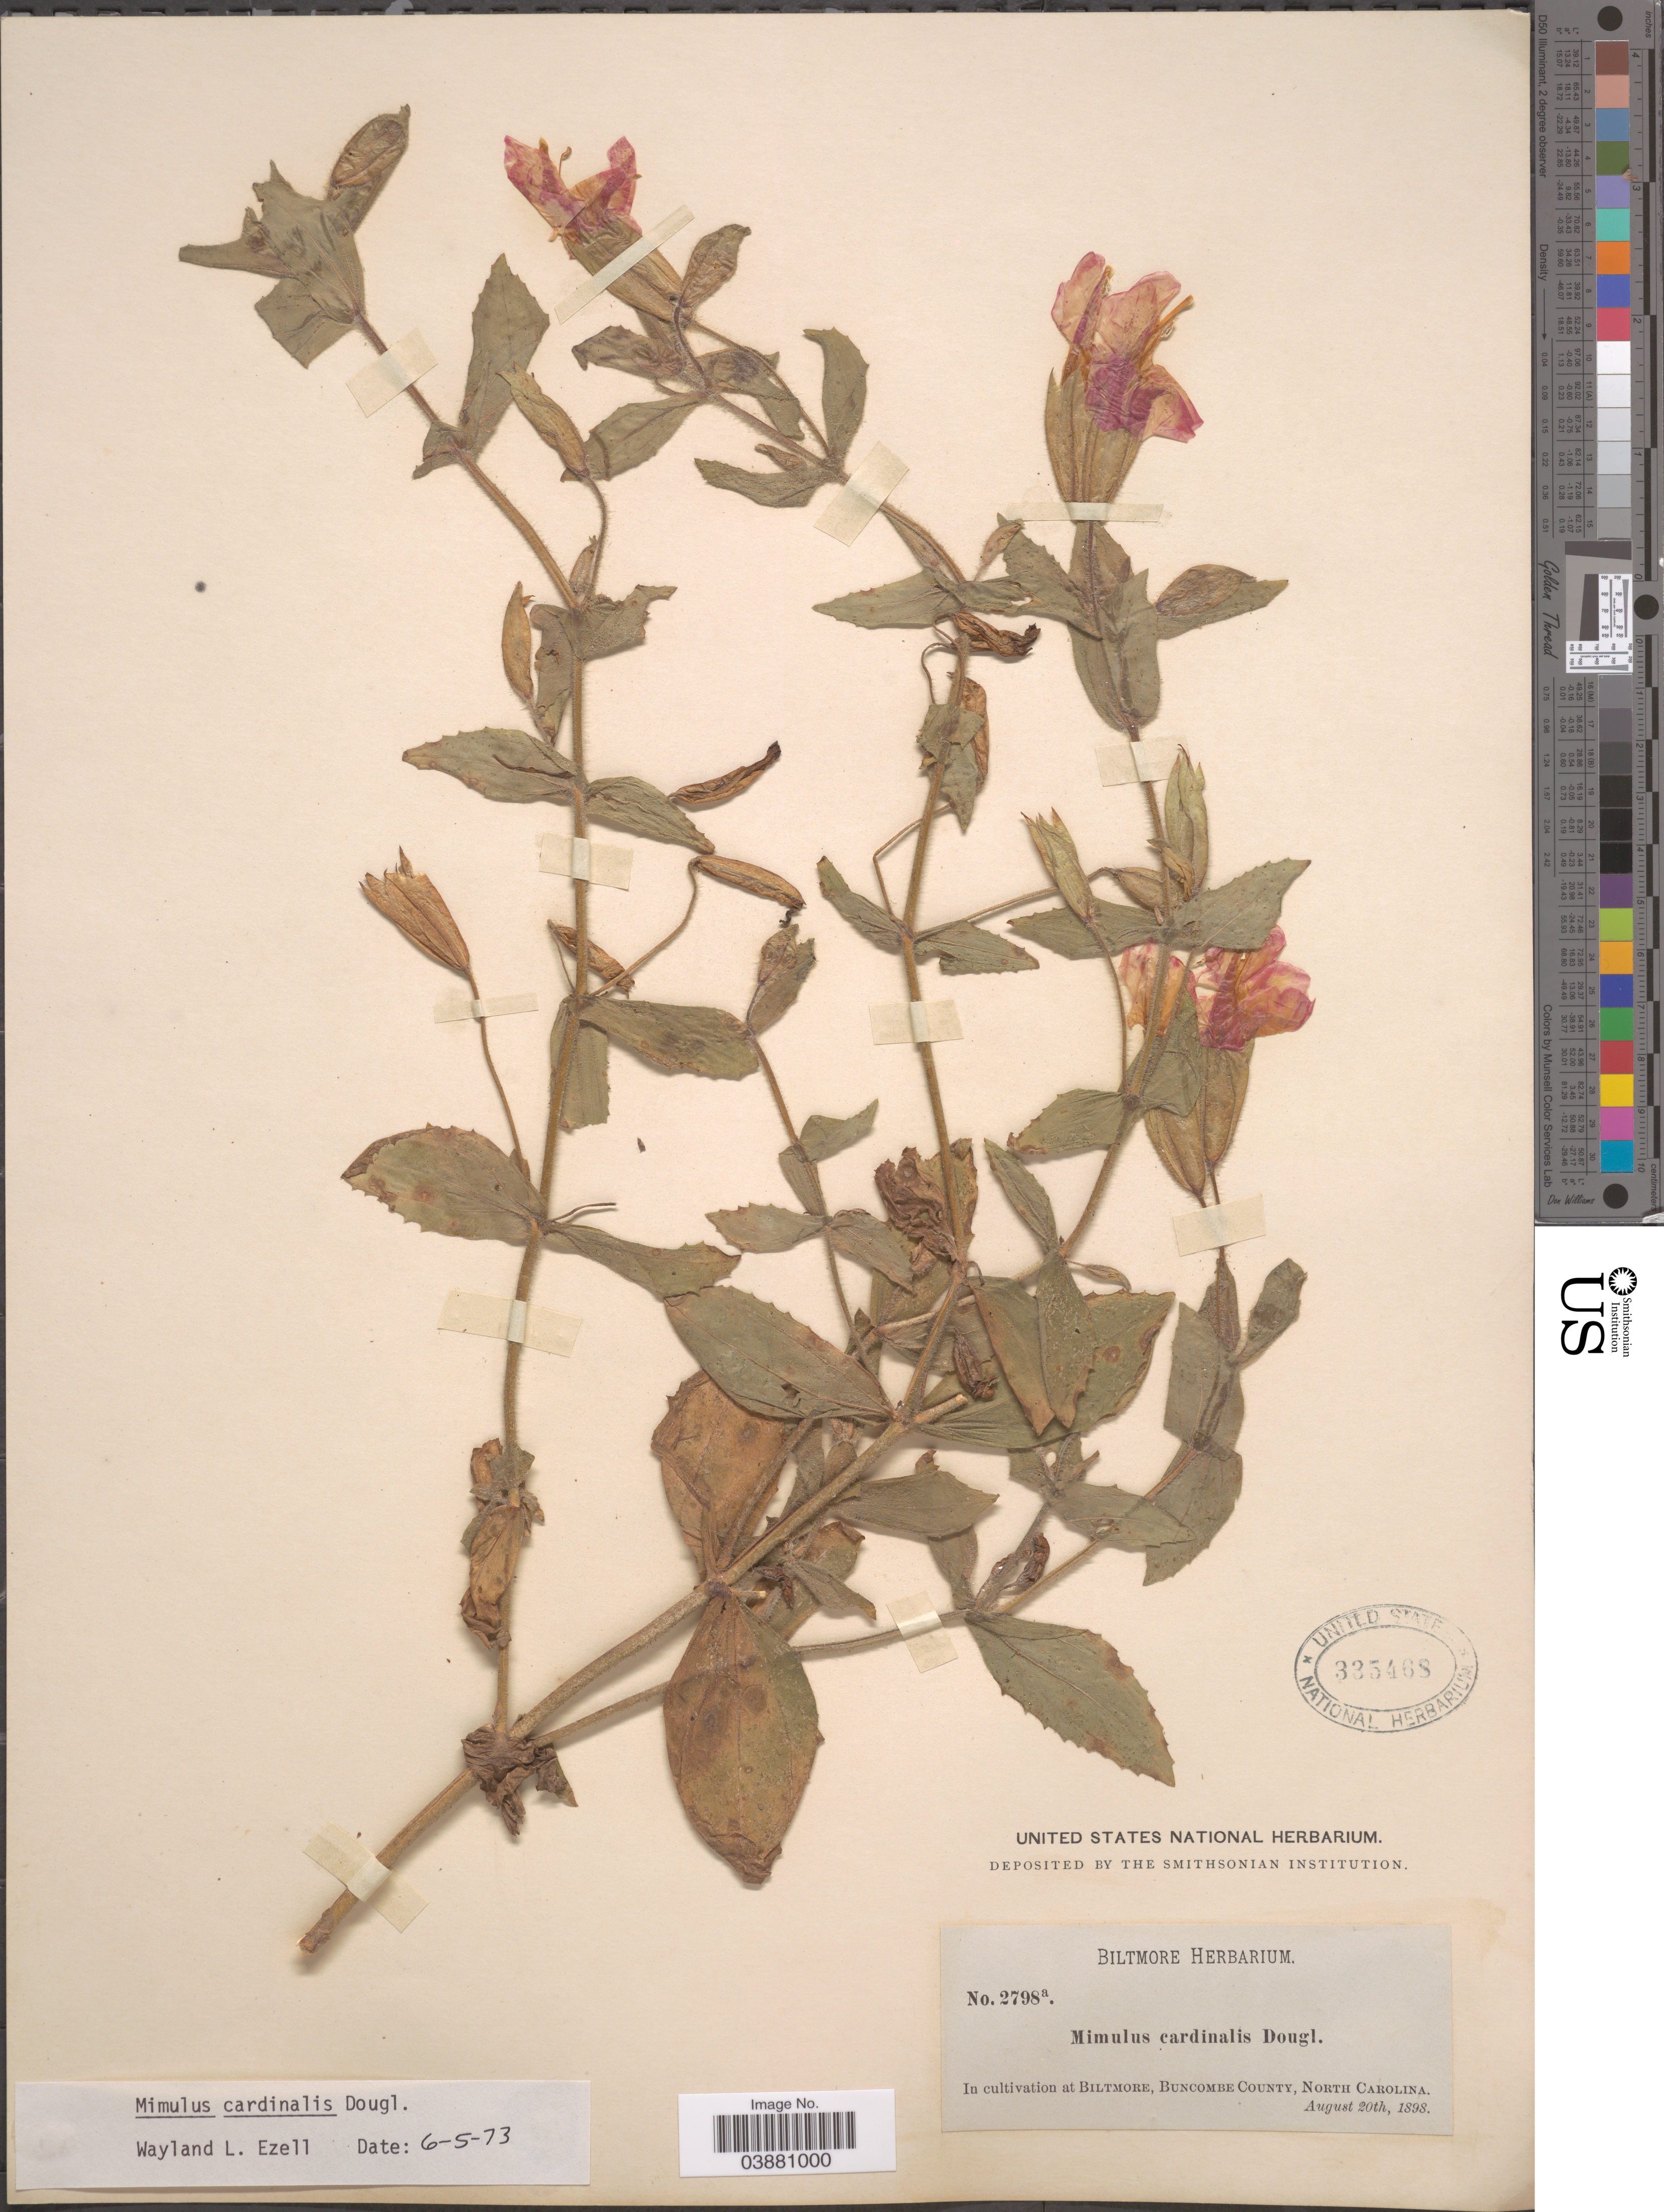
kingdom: Plantae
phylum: Tracheophyta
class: Magnoliopsida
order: Lamiales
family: Phrymaceae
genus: Mimulus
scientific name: Mimulus cardinalis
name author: Douglas ex Benth.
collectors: ex herb. Biltmore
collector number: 2798a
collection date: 1898-08-20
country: United States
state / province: North Carolina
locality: In cultivation at Biltmore, Buncombe County.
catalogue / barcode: US 335468